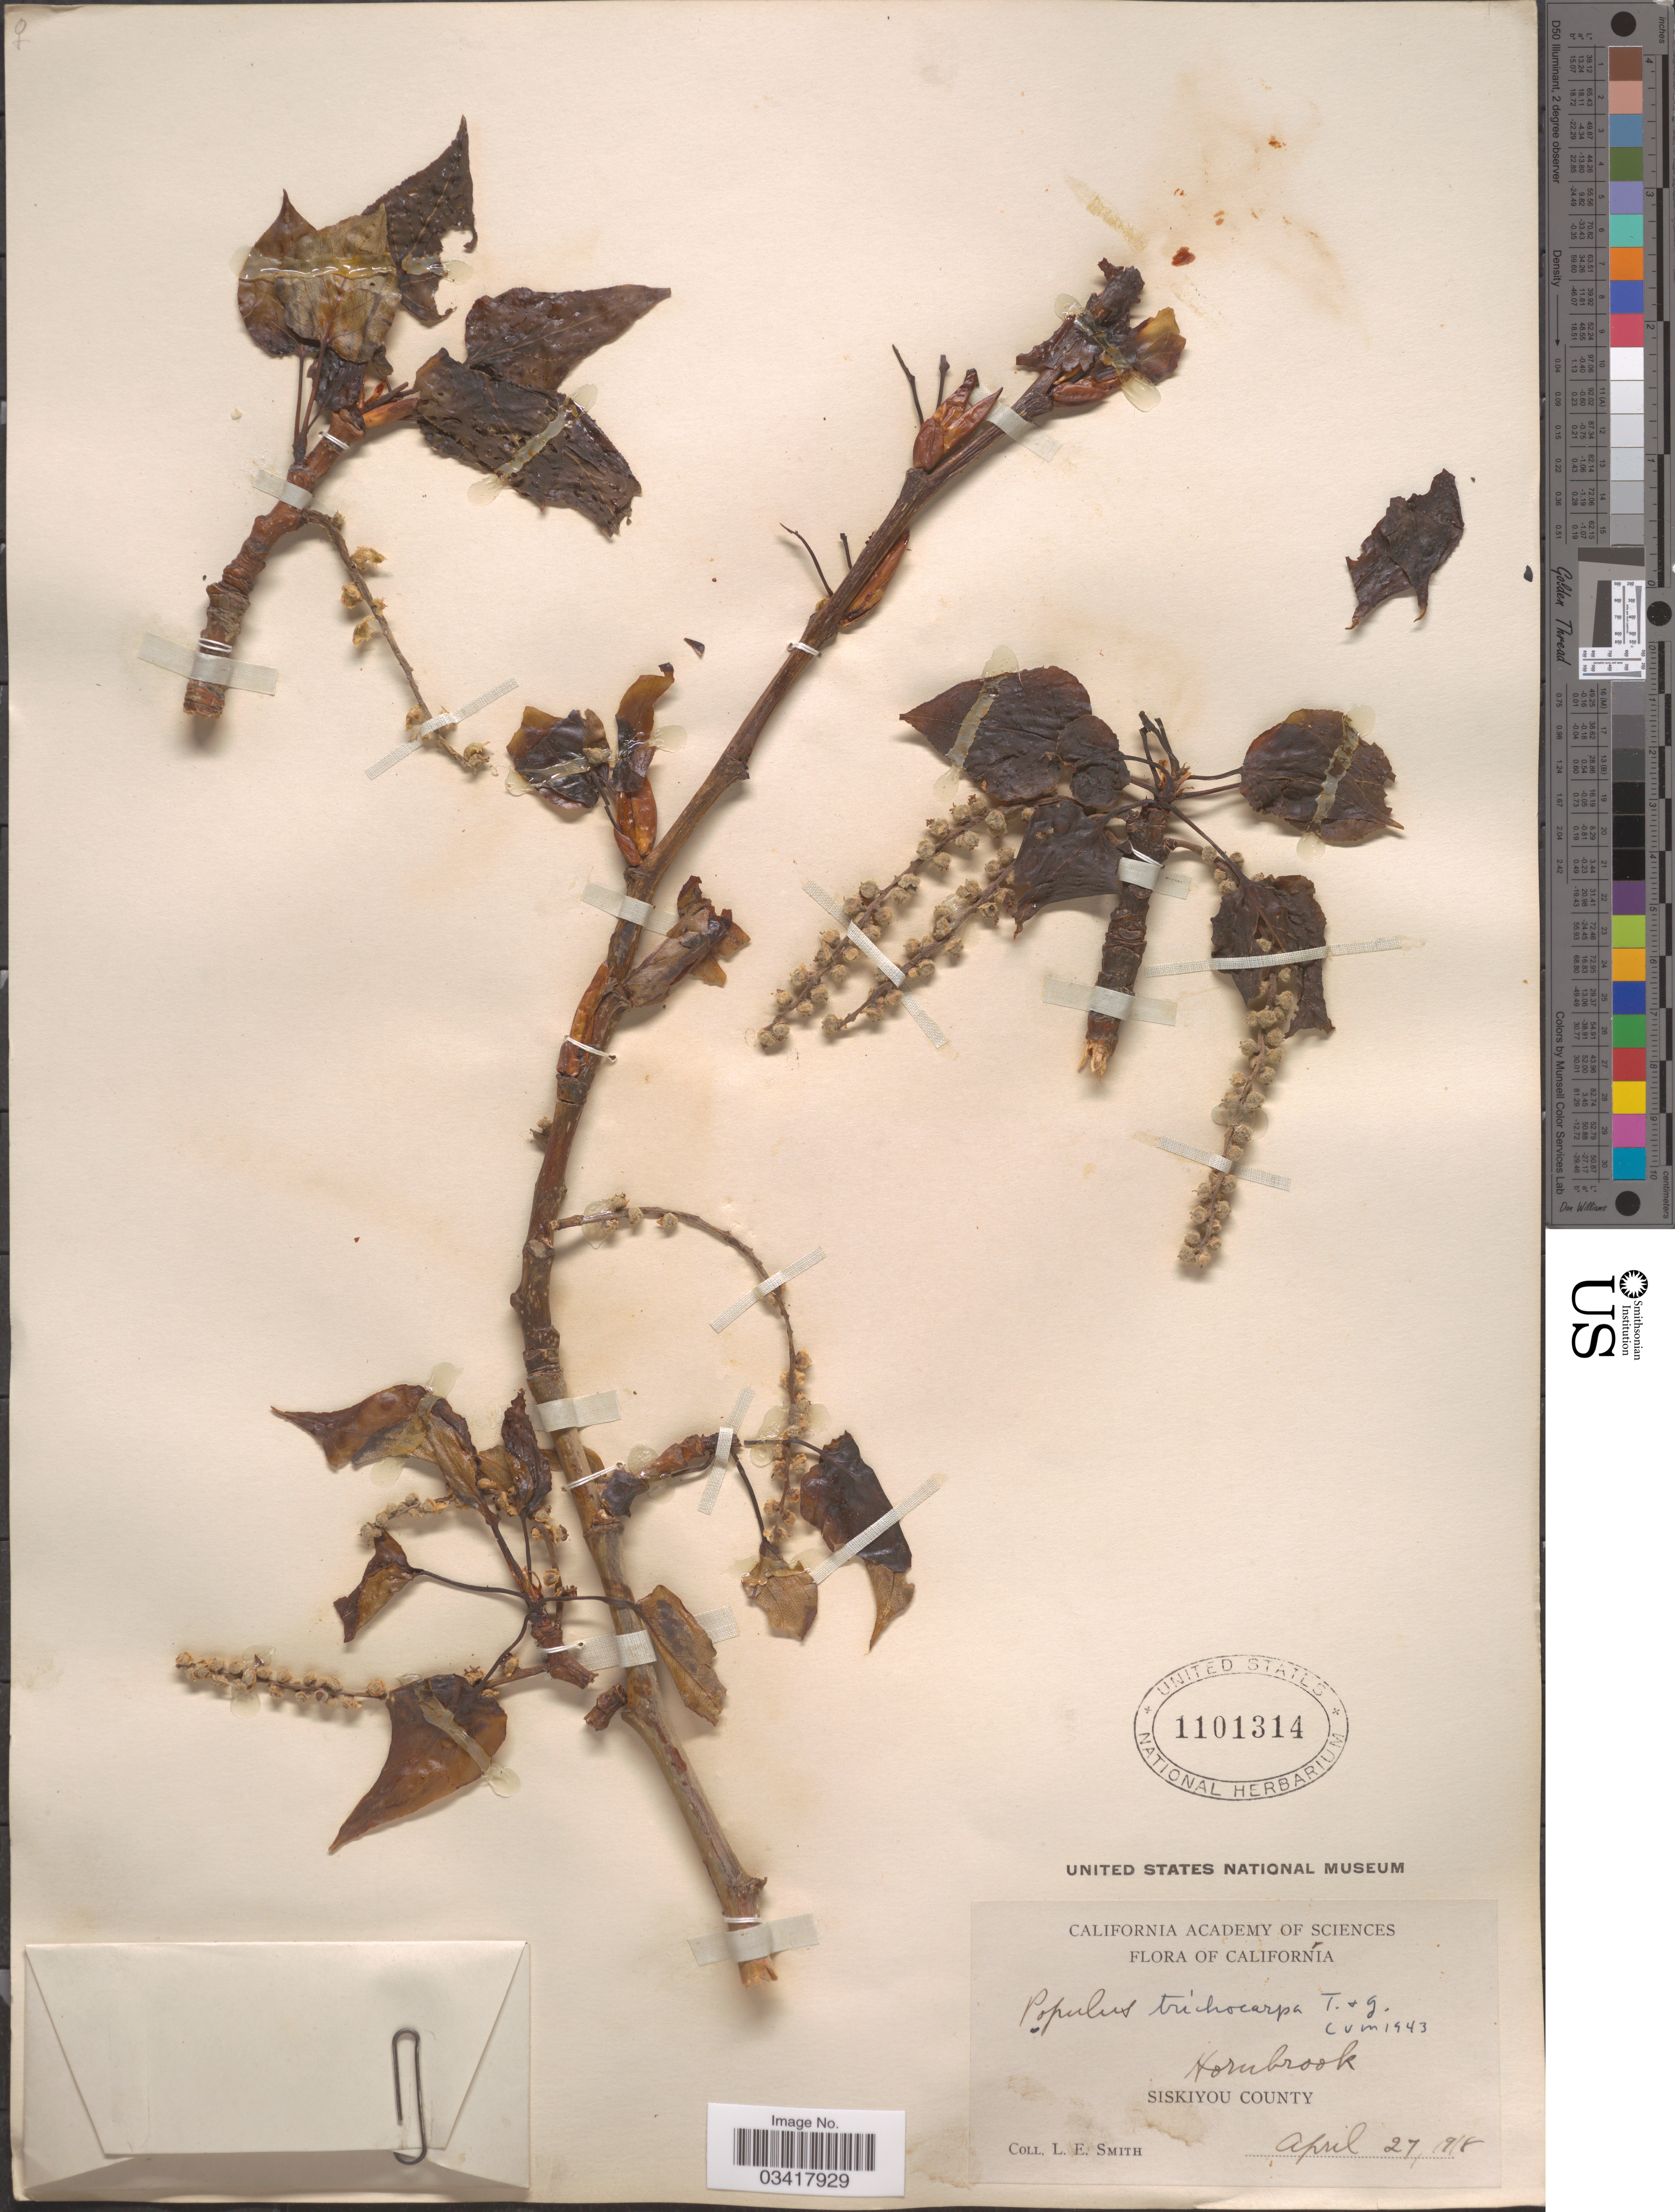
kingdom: Plantae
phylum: Tracheophyta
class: Magnoliopsida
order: Malpighiales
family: Salicaceae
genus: Populus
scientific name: Populus trichocarpa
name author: Torr. & A. Gray ex W. Hook.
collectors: L. E. Smith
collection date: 1918-04-27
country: United States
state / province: California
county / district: Siskiyou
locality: Hornbrook Siskiyou County.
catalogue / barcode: US 1101314